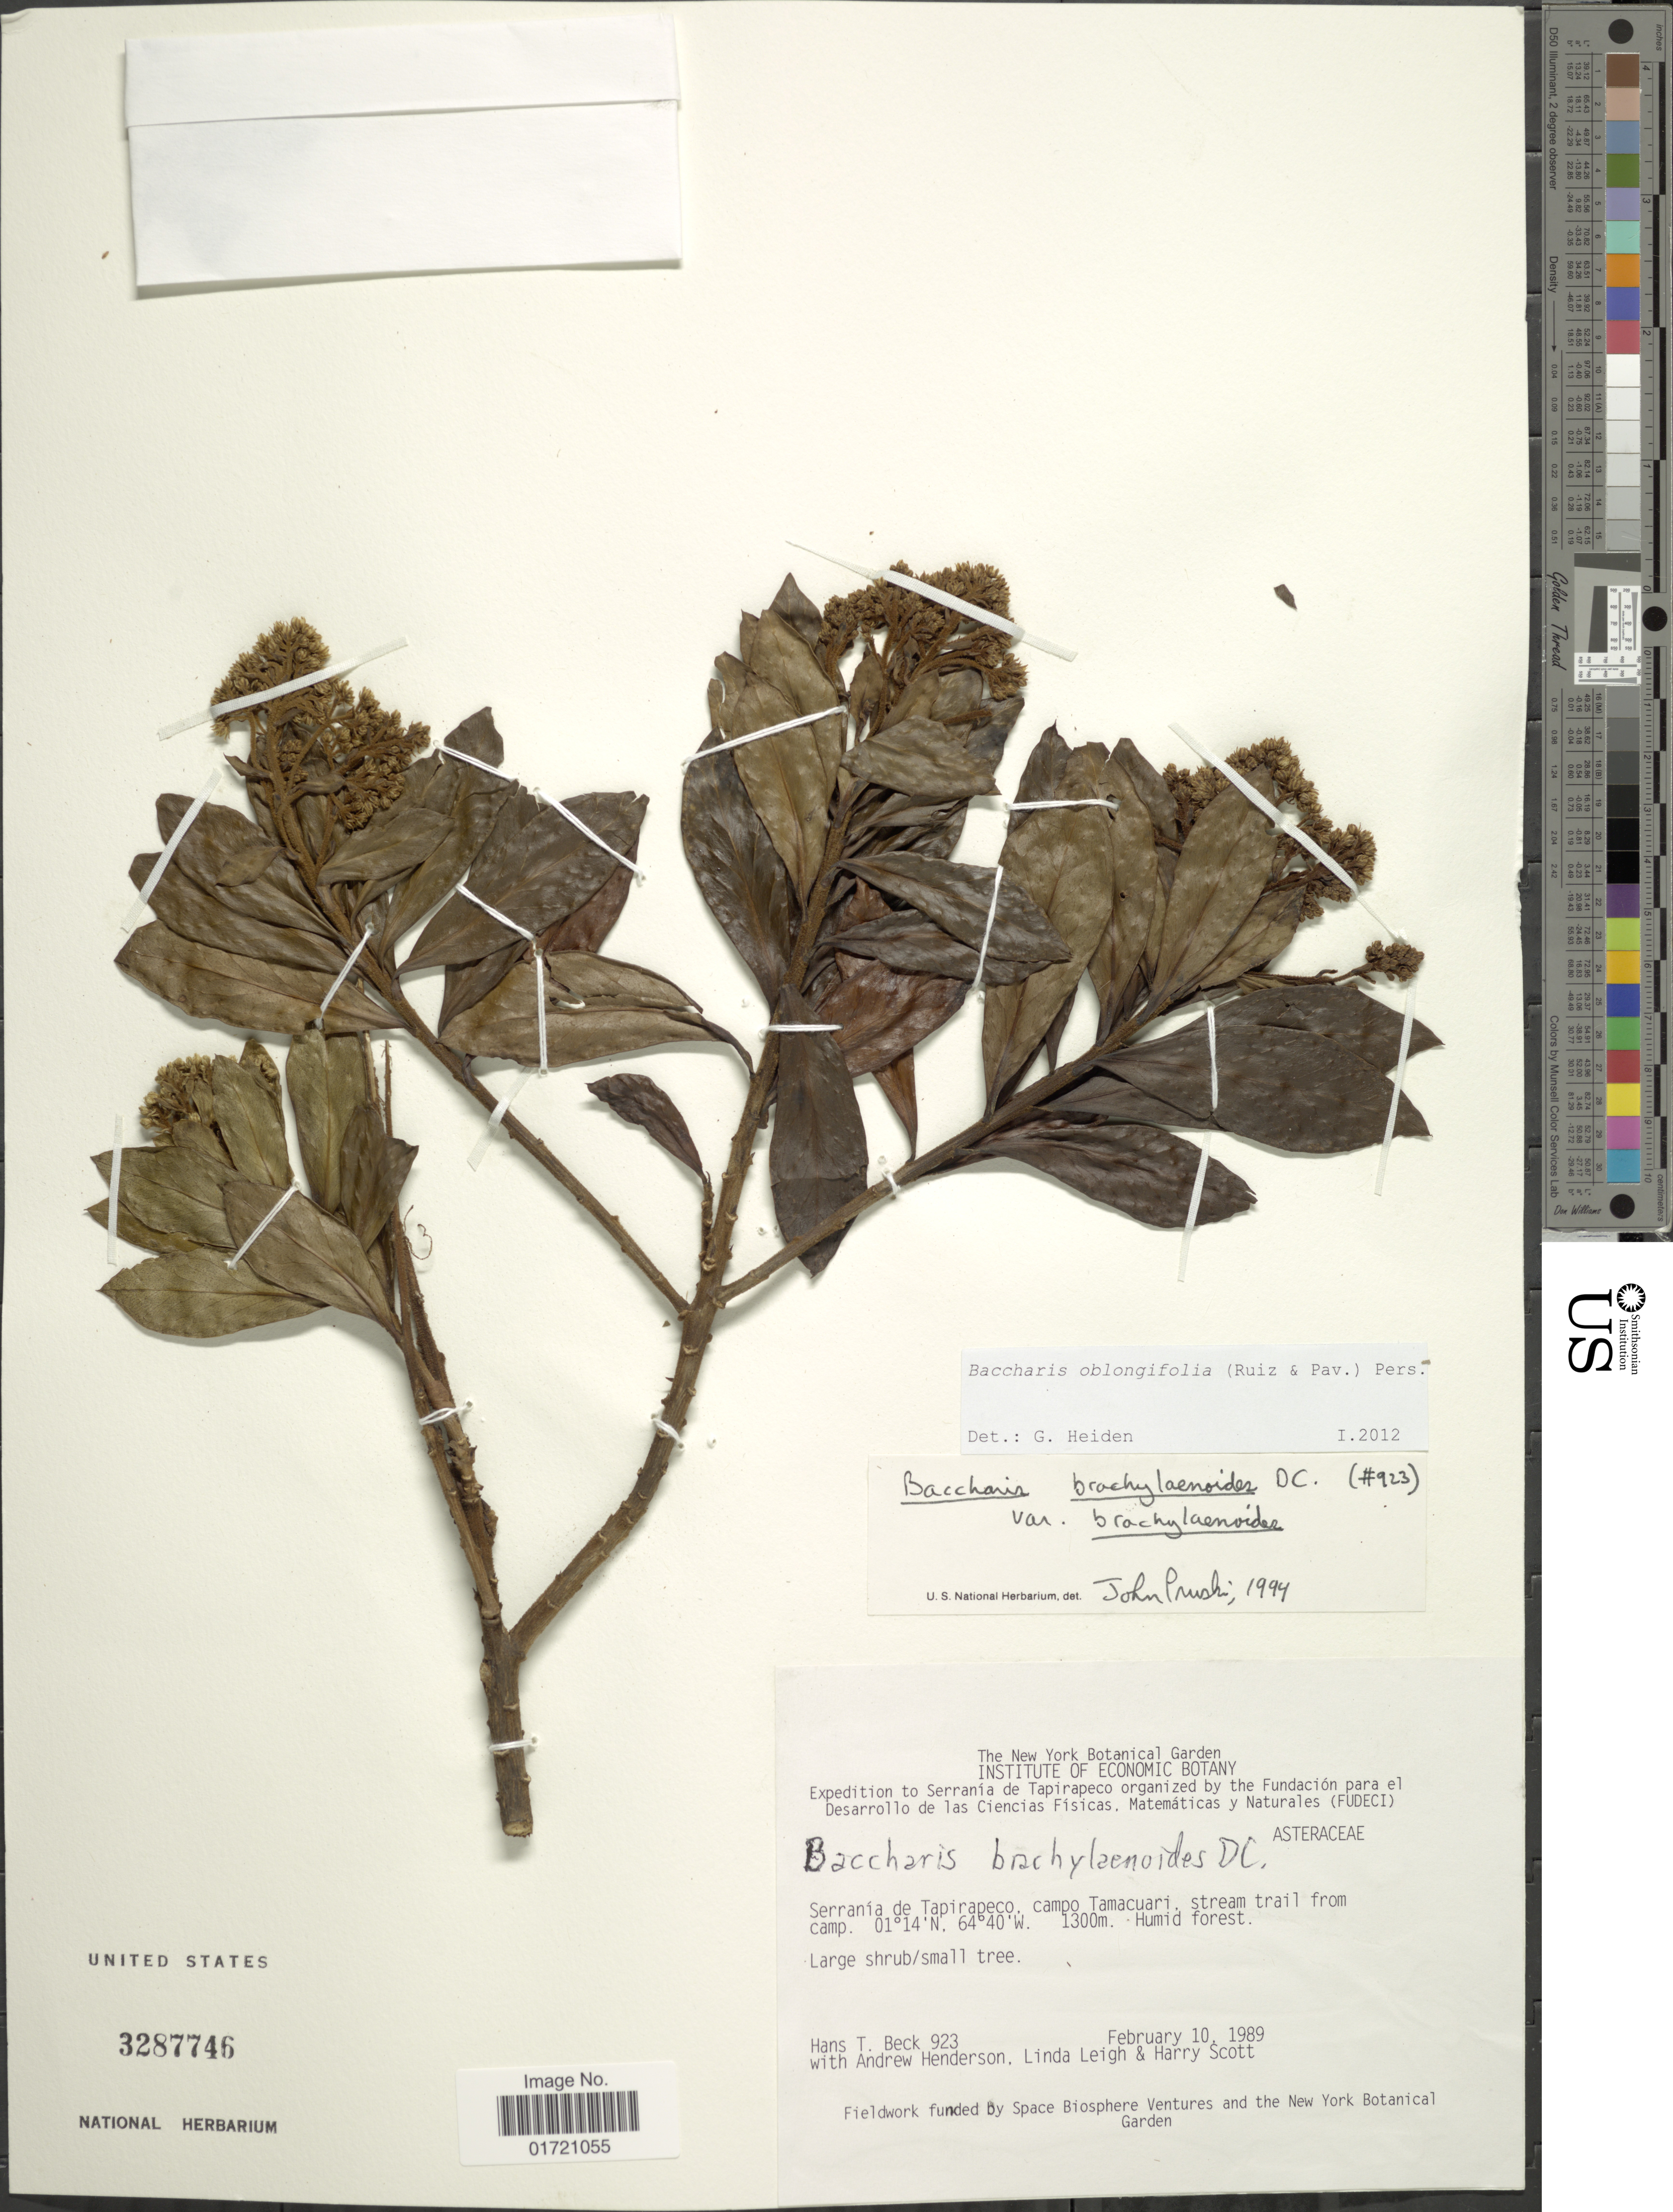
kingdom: Plantae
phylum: Tracheophyta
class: Magnoliopsida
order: Asterales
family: Asteraceae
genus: Baccharis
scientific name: Baccharis oblongifolia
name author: (Ruiz & Pav.) Pers.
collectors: H. T. Beck, A. Henderson, L. Leigh & H. Scott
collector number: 923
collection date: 1989-02-10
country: Bolivia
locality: Serranía de Tapirapeco, campo Tamacuari, stream trail from camp.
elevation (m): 1300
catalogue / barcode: US 3287746